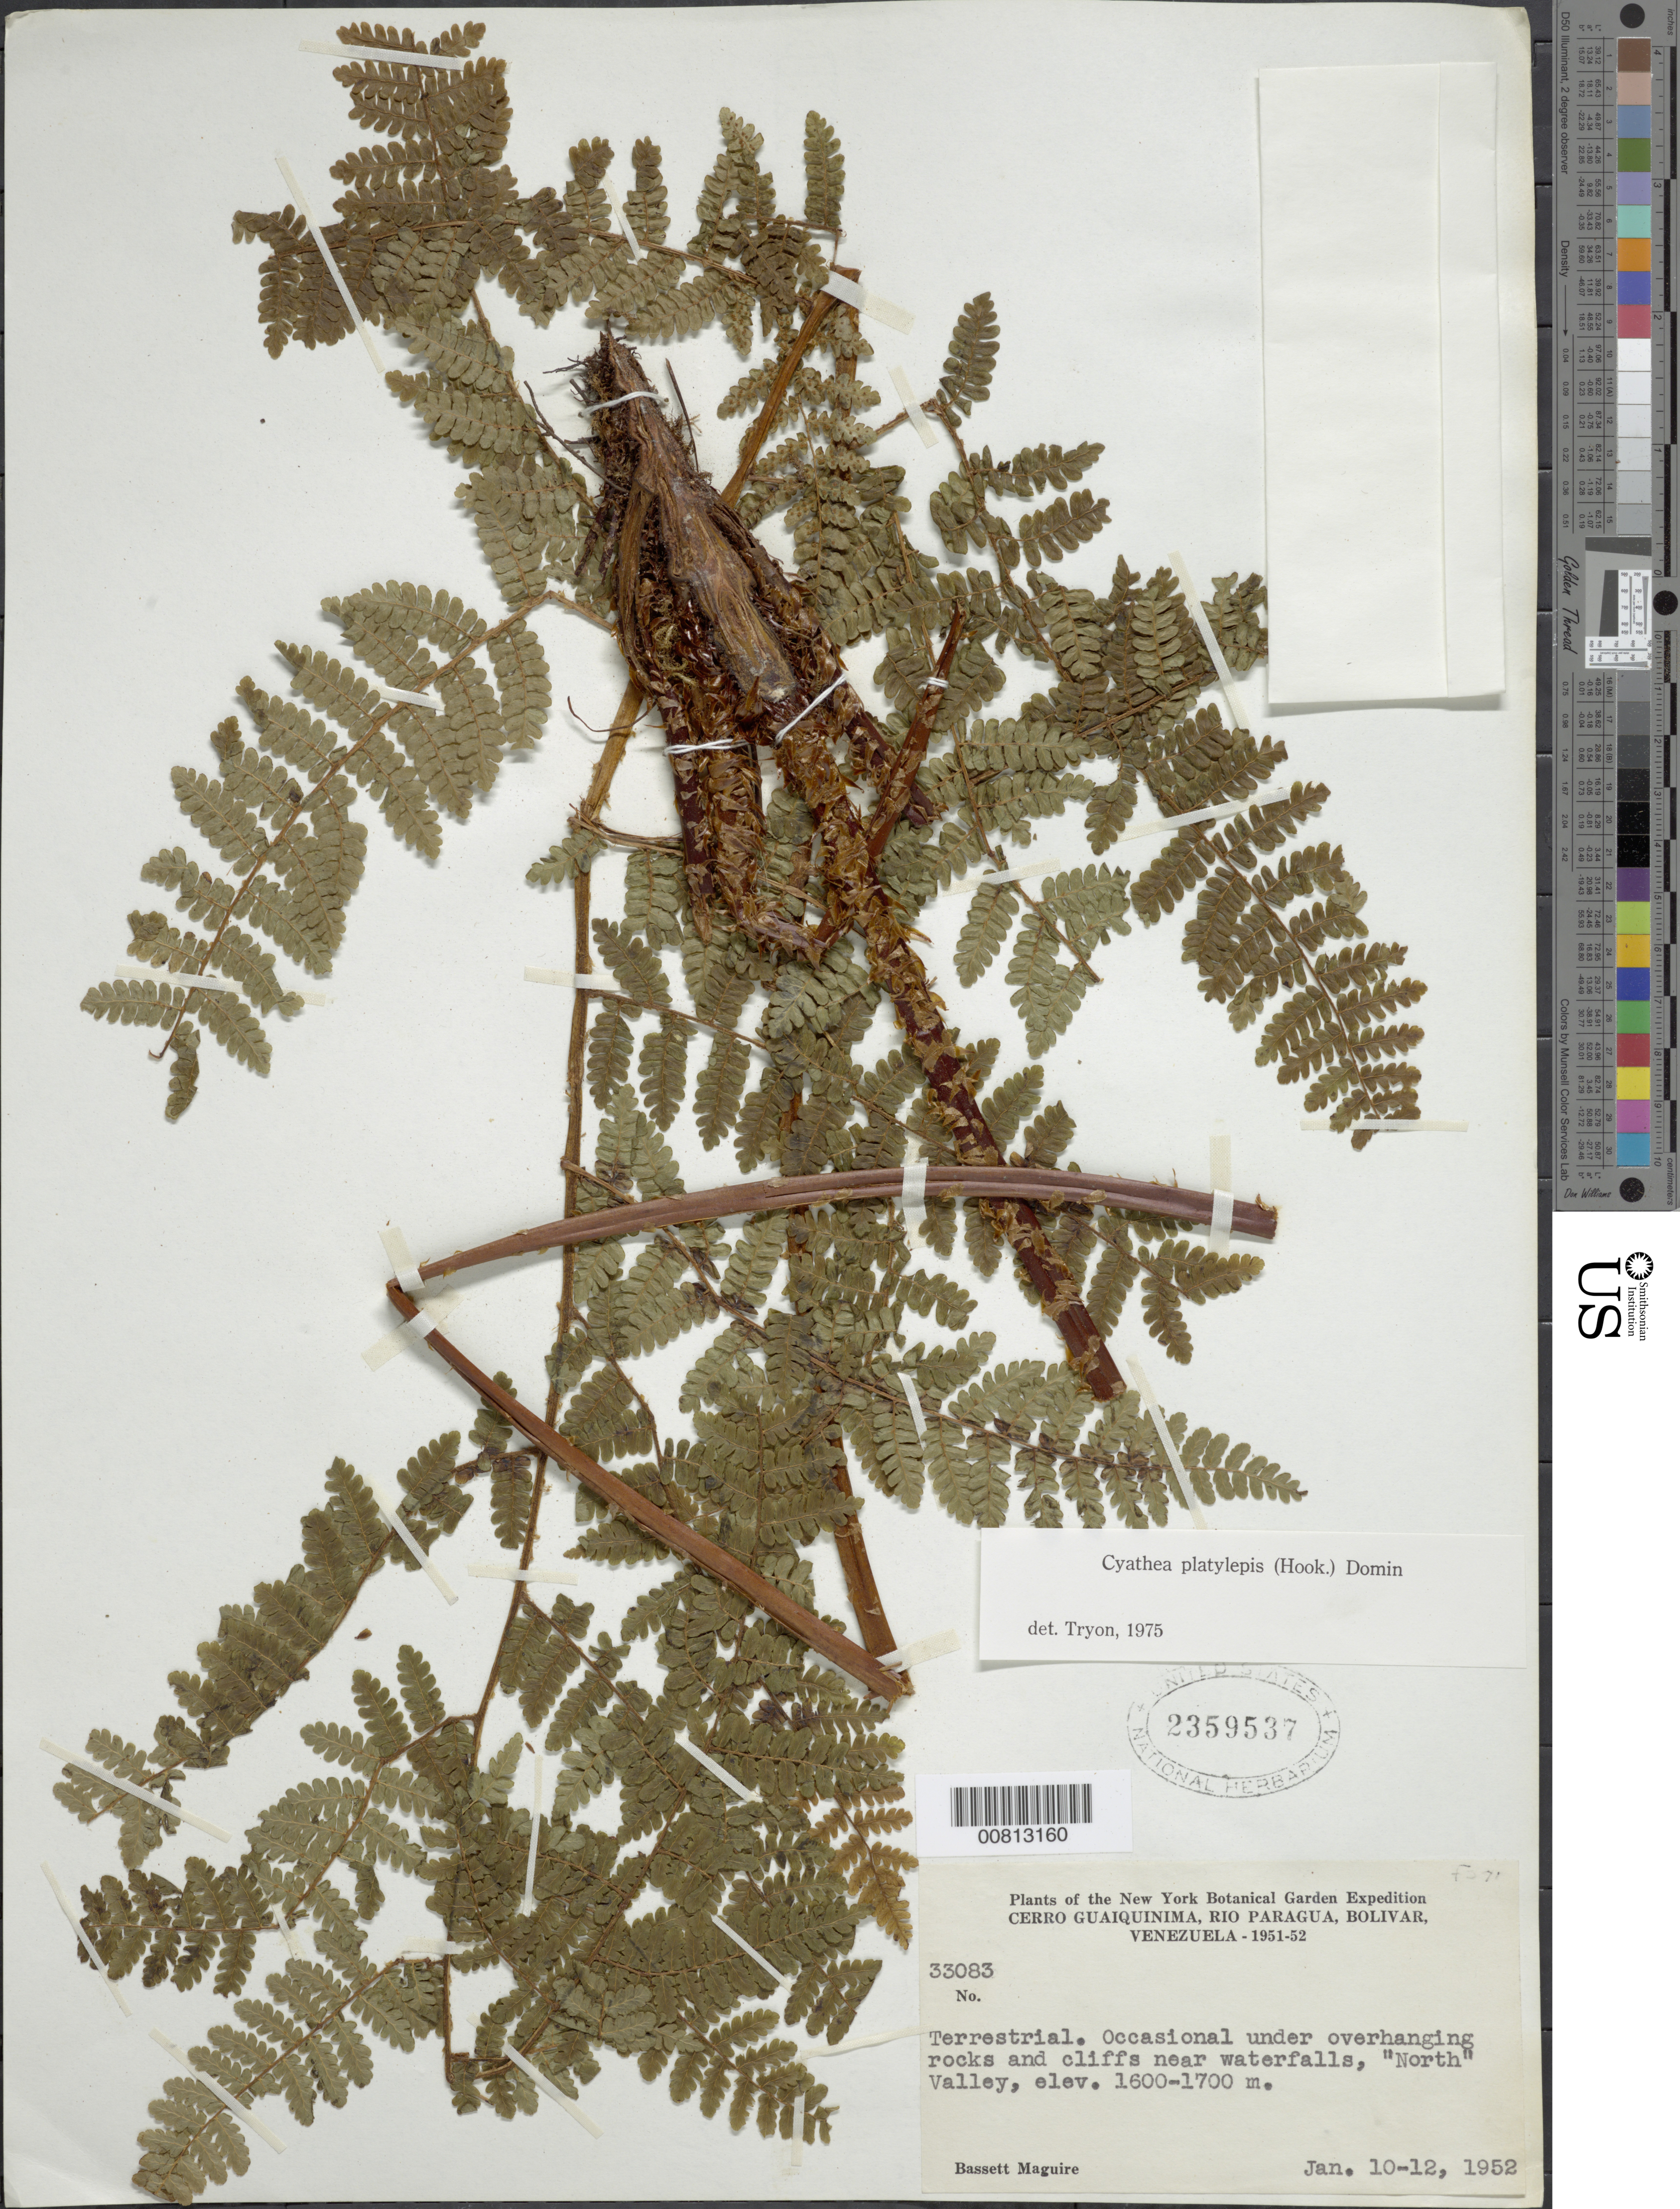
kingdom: Plantae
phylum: Tracheophyta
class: Polypodiopsida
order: Cyatheales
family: Cyatheaceae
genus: Cyathea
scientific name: Cyathea platylepis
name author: (Hook.) Domin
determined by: Tryon, --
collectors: B. Maguire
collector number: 33083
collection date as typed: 10-Jan-52 to 12-Jan-52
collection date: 1952-01-10/1952-01-12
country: Venezuela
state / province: Bolívar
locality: Cerro Guaiquinima, Río Paragua, "North Valley"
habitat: Under overhanging rocks and cliffs near waterfalls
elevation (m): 1600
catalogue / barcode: US 2359537